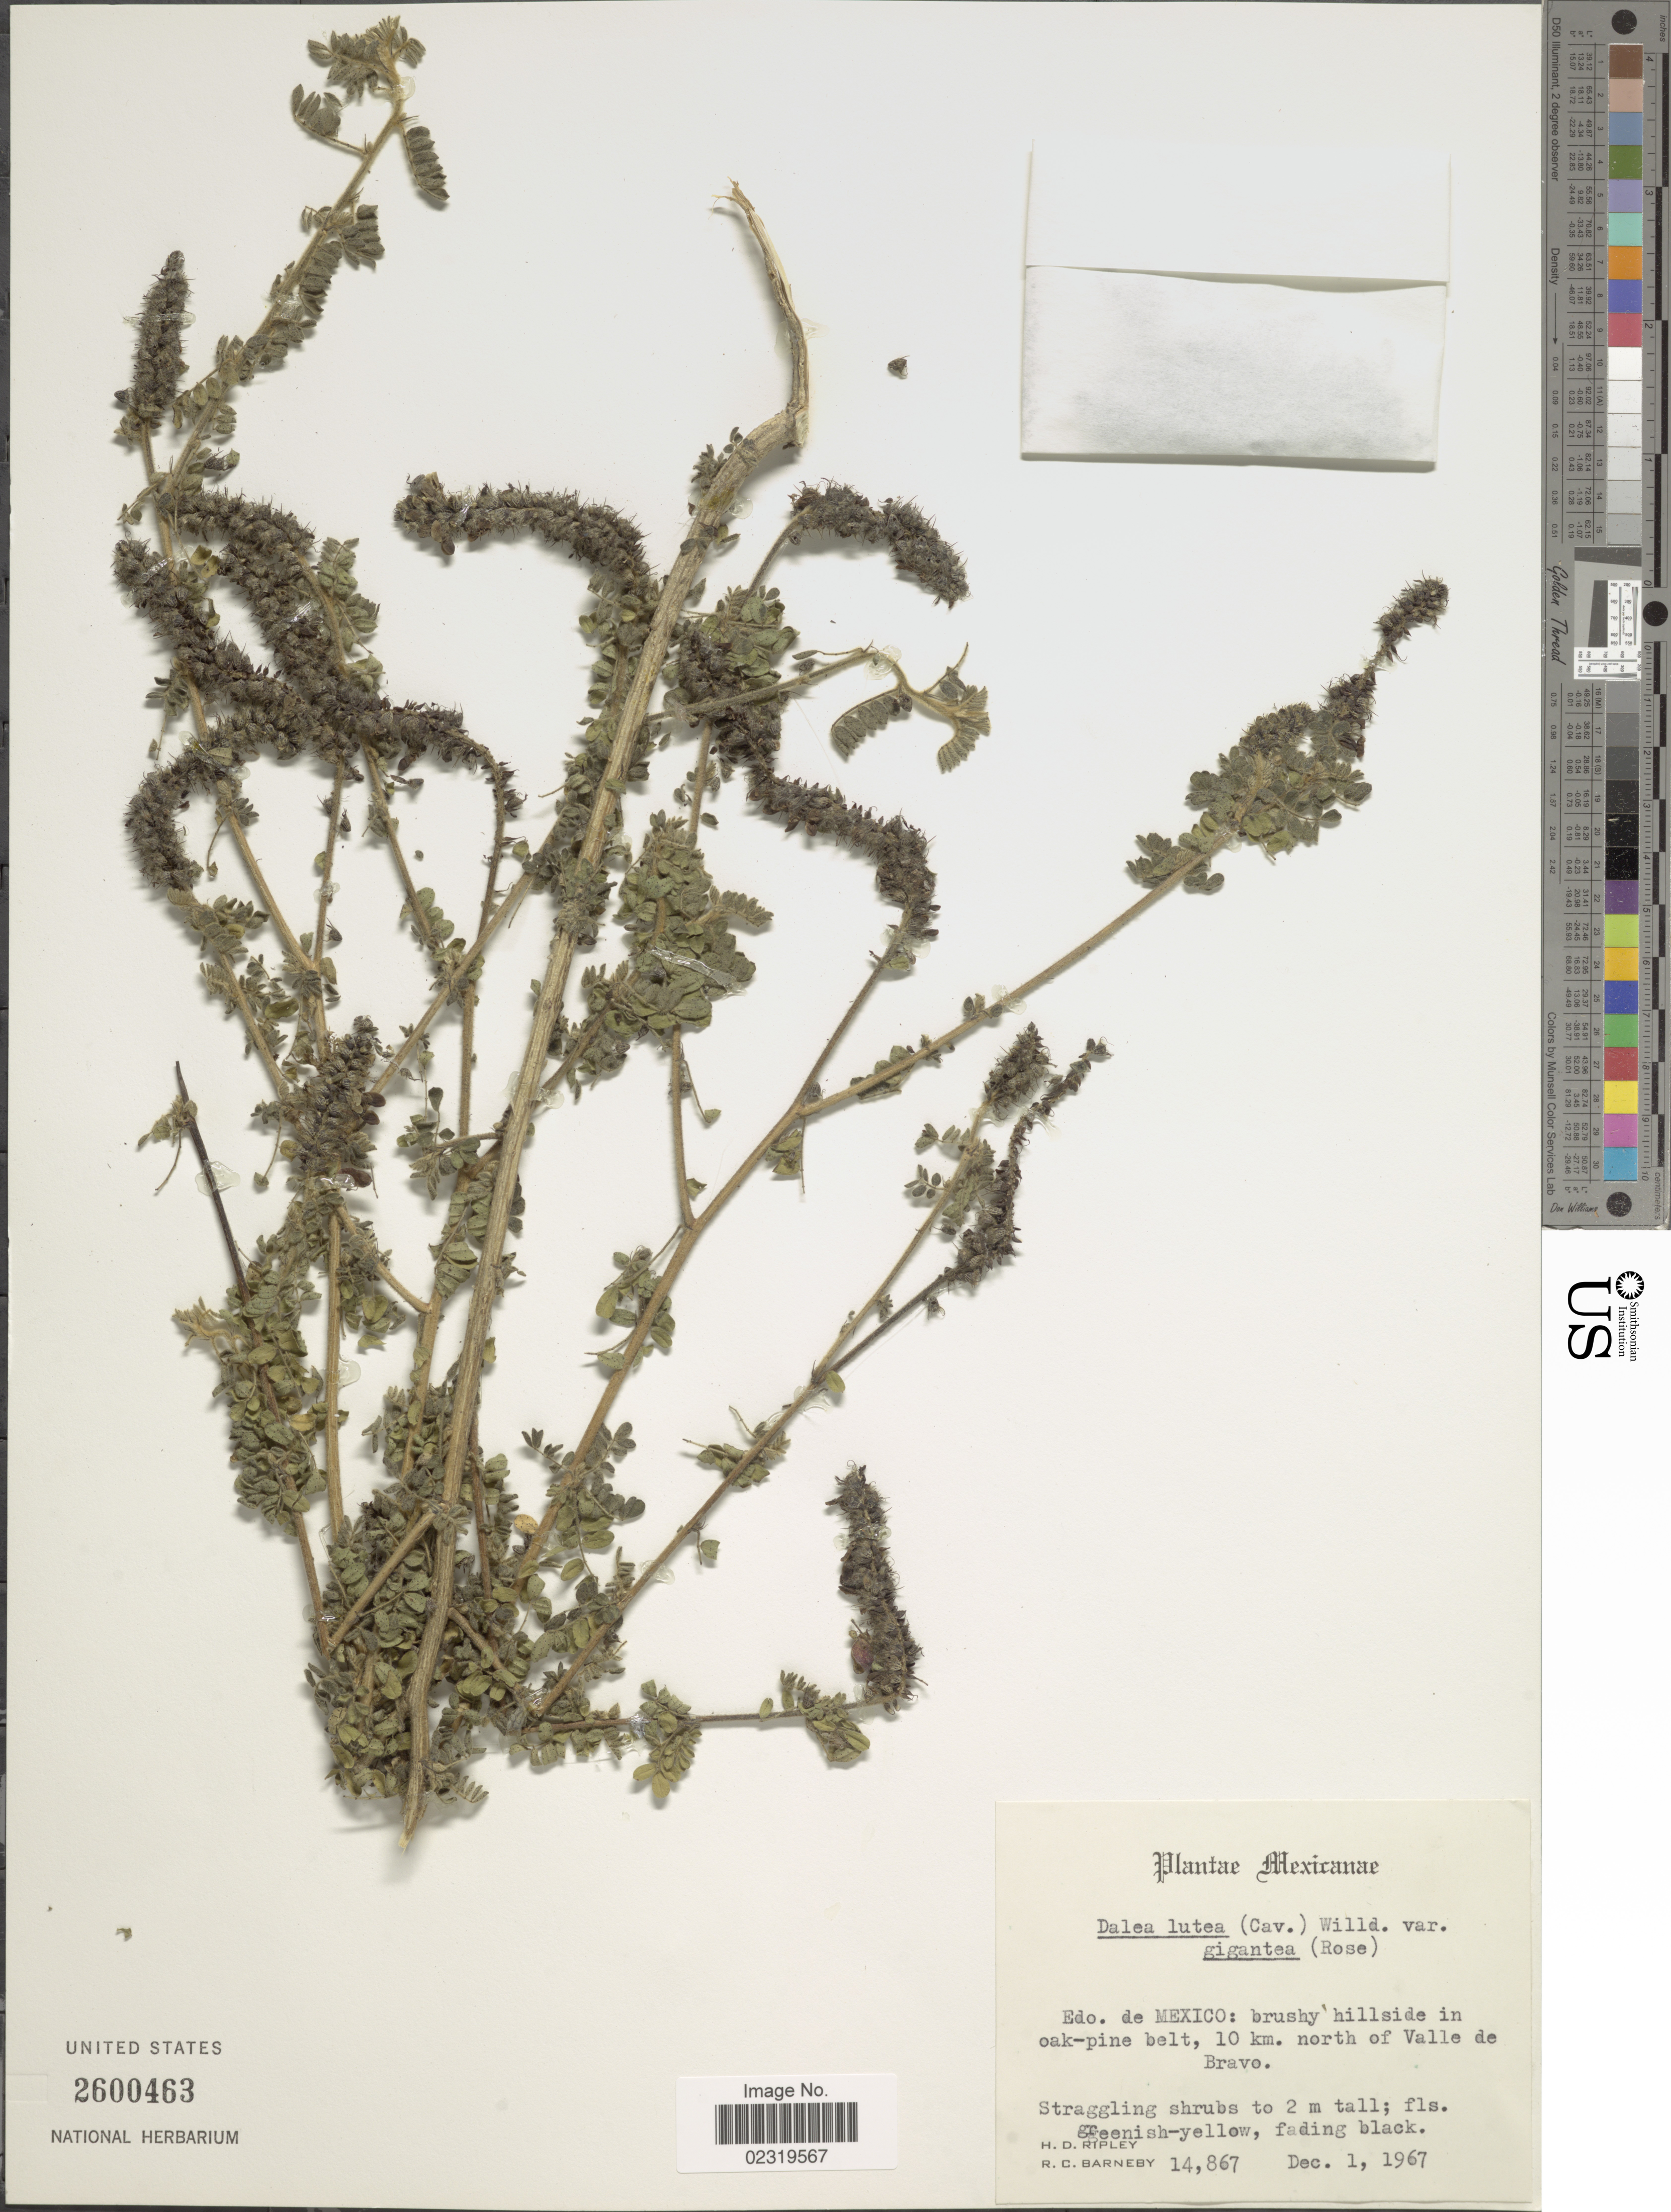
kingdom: Plantae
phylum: Tracheophyta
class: Magnoliopsida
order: Fabales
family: Fabaceae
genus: Dalea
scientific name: Dalea lutea var. gigantea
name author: (Rose) Barneby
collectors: H. Ripley & R. C. Barneby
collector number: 14867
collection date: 1967-12-01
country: Mexico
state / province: México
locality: Brushy hillside in oak-pine belt, 10 km north of Valle de Bravo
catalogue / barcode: US 2600463